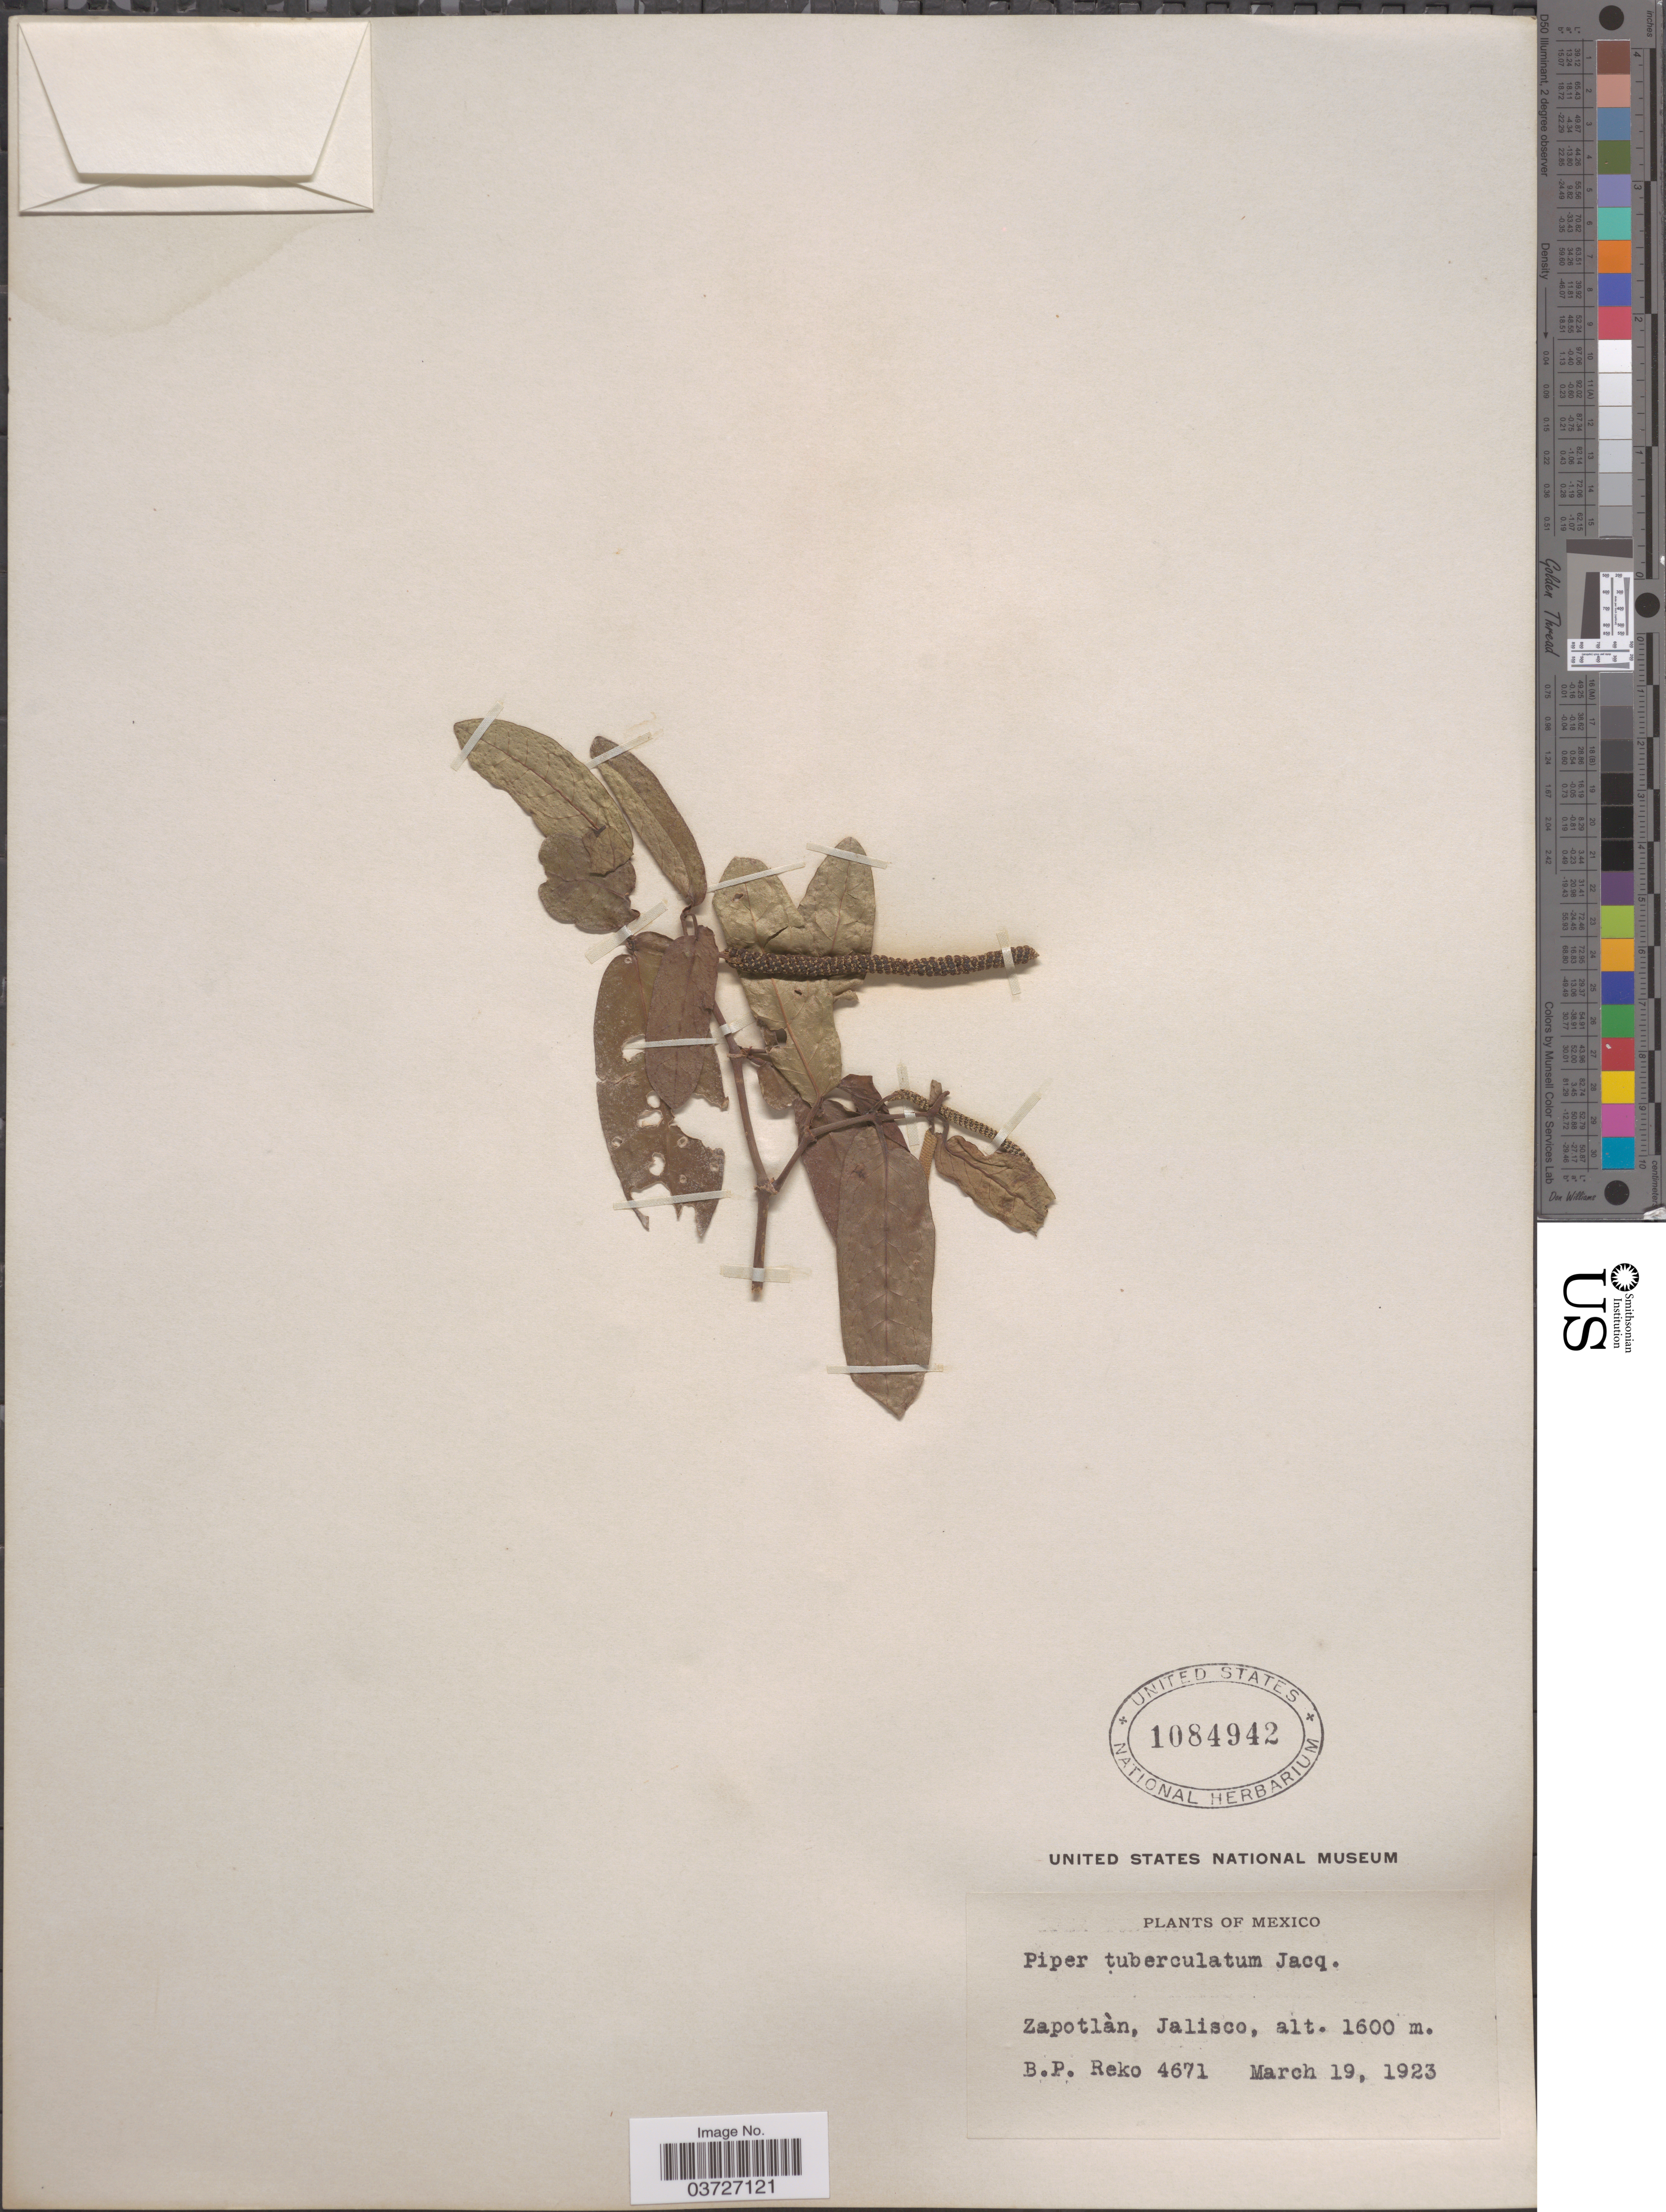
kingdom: Plantae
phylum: Tracheophyta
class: Magnoliopsida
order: Piperales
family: Piperaceae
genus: Piper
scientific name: Piper tuberculatum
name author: Jacq.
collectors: B. P. Reko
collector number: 4671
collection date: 1923-03-19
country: Mexico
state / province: Jalisco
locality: Zapotlán.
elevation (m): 1600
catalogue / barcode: US 1084942